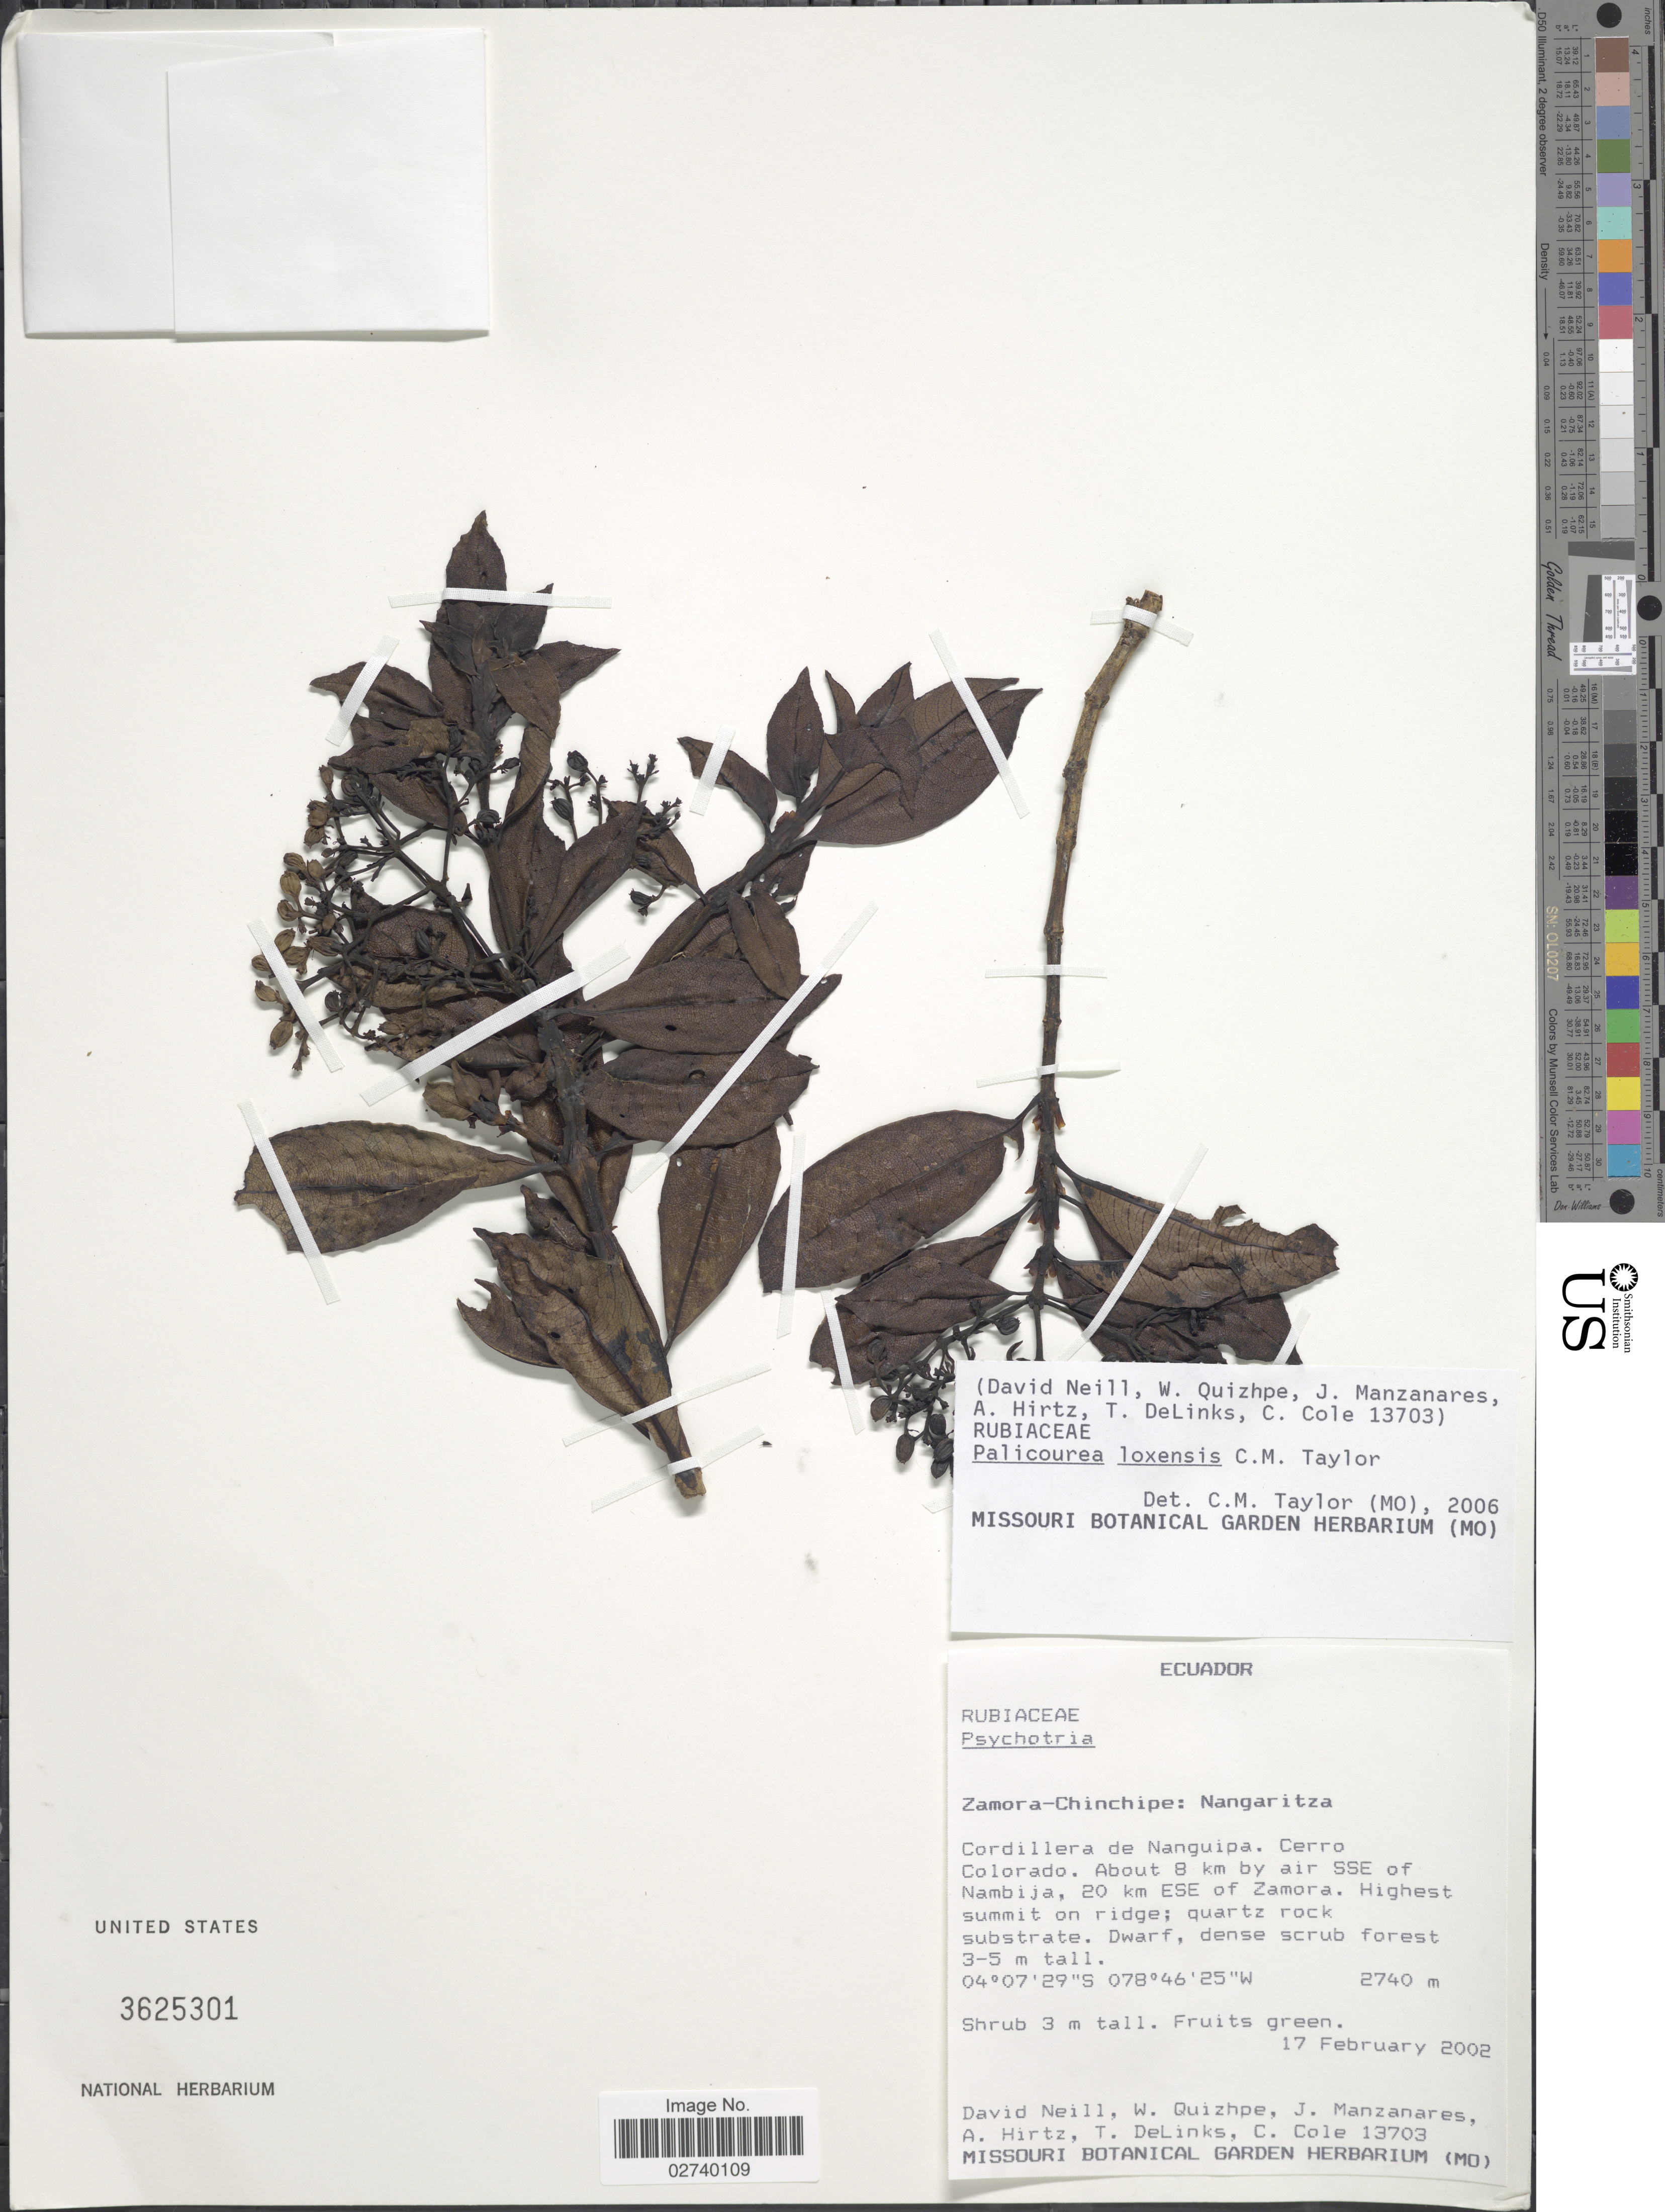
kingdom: Plantae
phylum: Tracheophyta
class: Magnoliopsida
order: Gentianales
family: Rubiaceae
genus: Palicourea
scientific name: Palicourea loxensis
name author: C.M. Taylor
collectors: D. Neill, W. Quizhpe, J. Manzanares, A. Hirtz & et al.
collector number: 13703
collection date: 2002-02-17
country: Ecuador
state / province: Zamora-Chinchipe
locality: Nangaritza, Cordillera de Nanguipa, Cerro Colorado, about 8 km by air SSE of Nambija, 20 km ESE of Zamora, highest simmit on ridge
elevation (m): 2740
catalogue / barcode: US 3625301